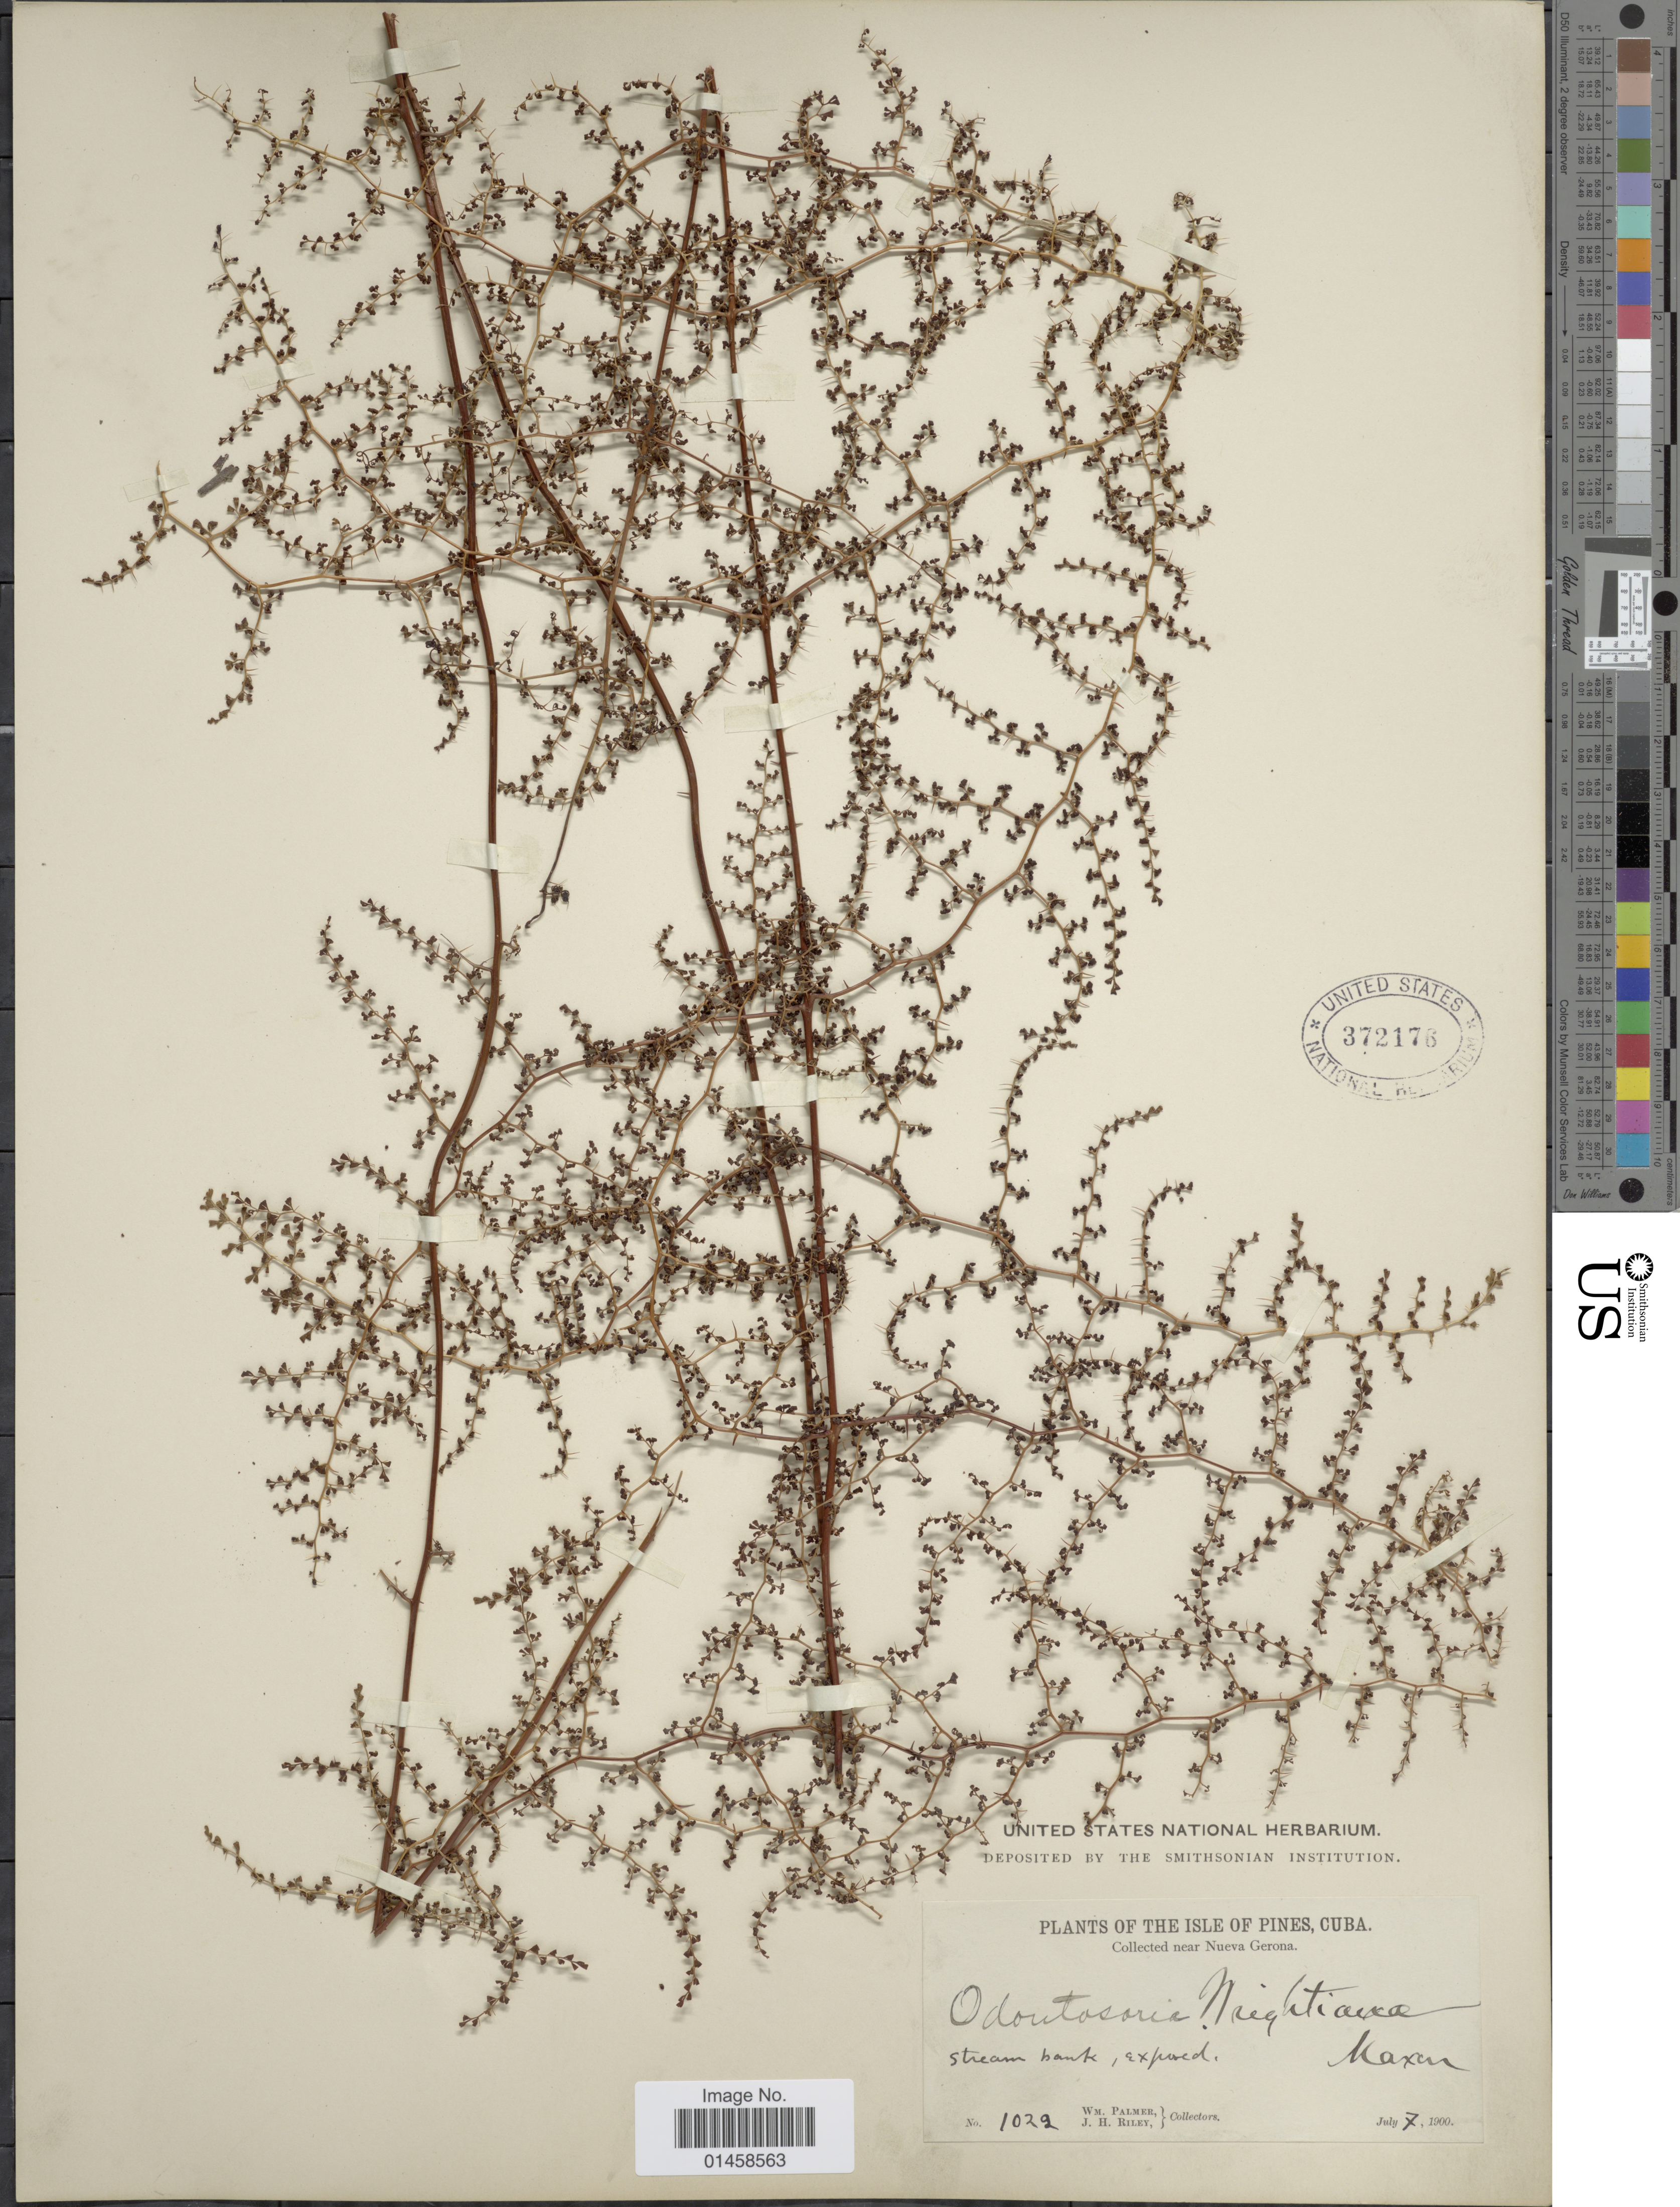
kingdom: Plantae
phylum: Tracheophyta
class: Polypodiopsida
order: Polypodiales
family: Lindsaeaceae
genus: Odontosoria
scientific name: Odontosoria wrightiana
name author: Maxon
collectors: W. Palmer & J. H. Riley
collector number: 1029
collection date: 1900-07-07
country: Cuba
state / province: Isla de la Juventud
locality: Near Nueva Gerona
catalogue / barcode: US 372176